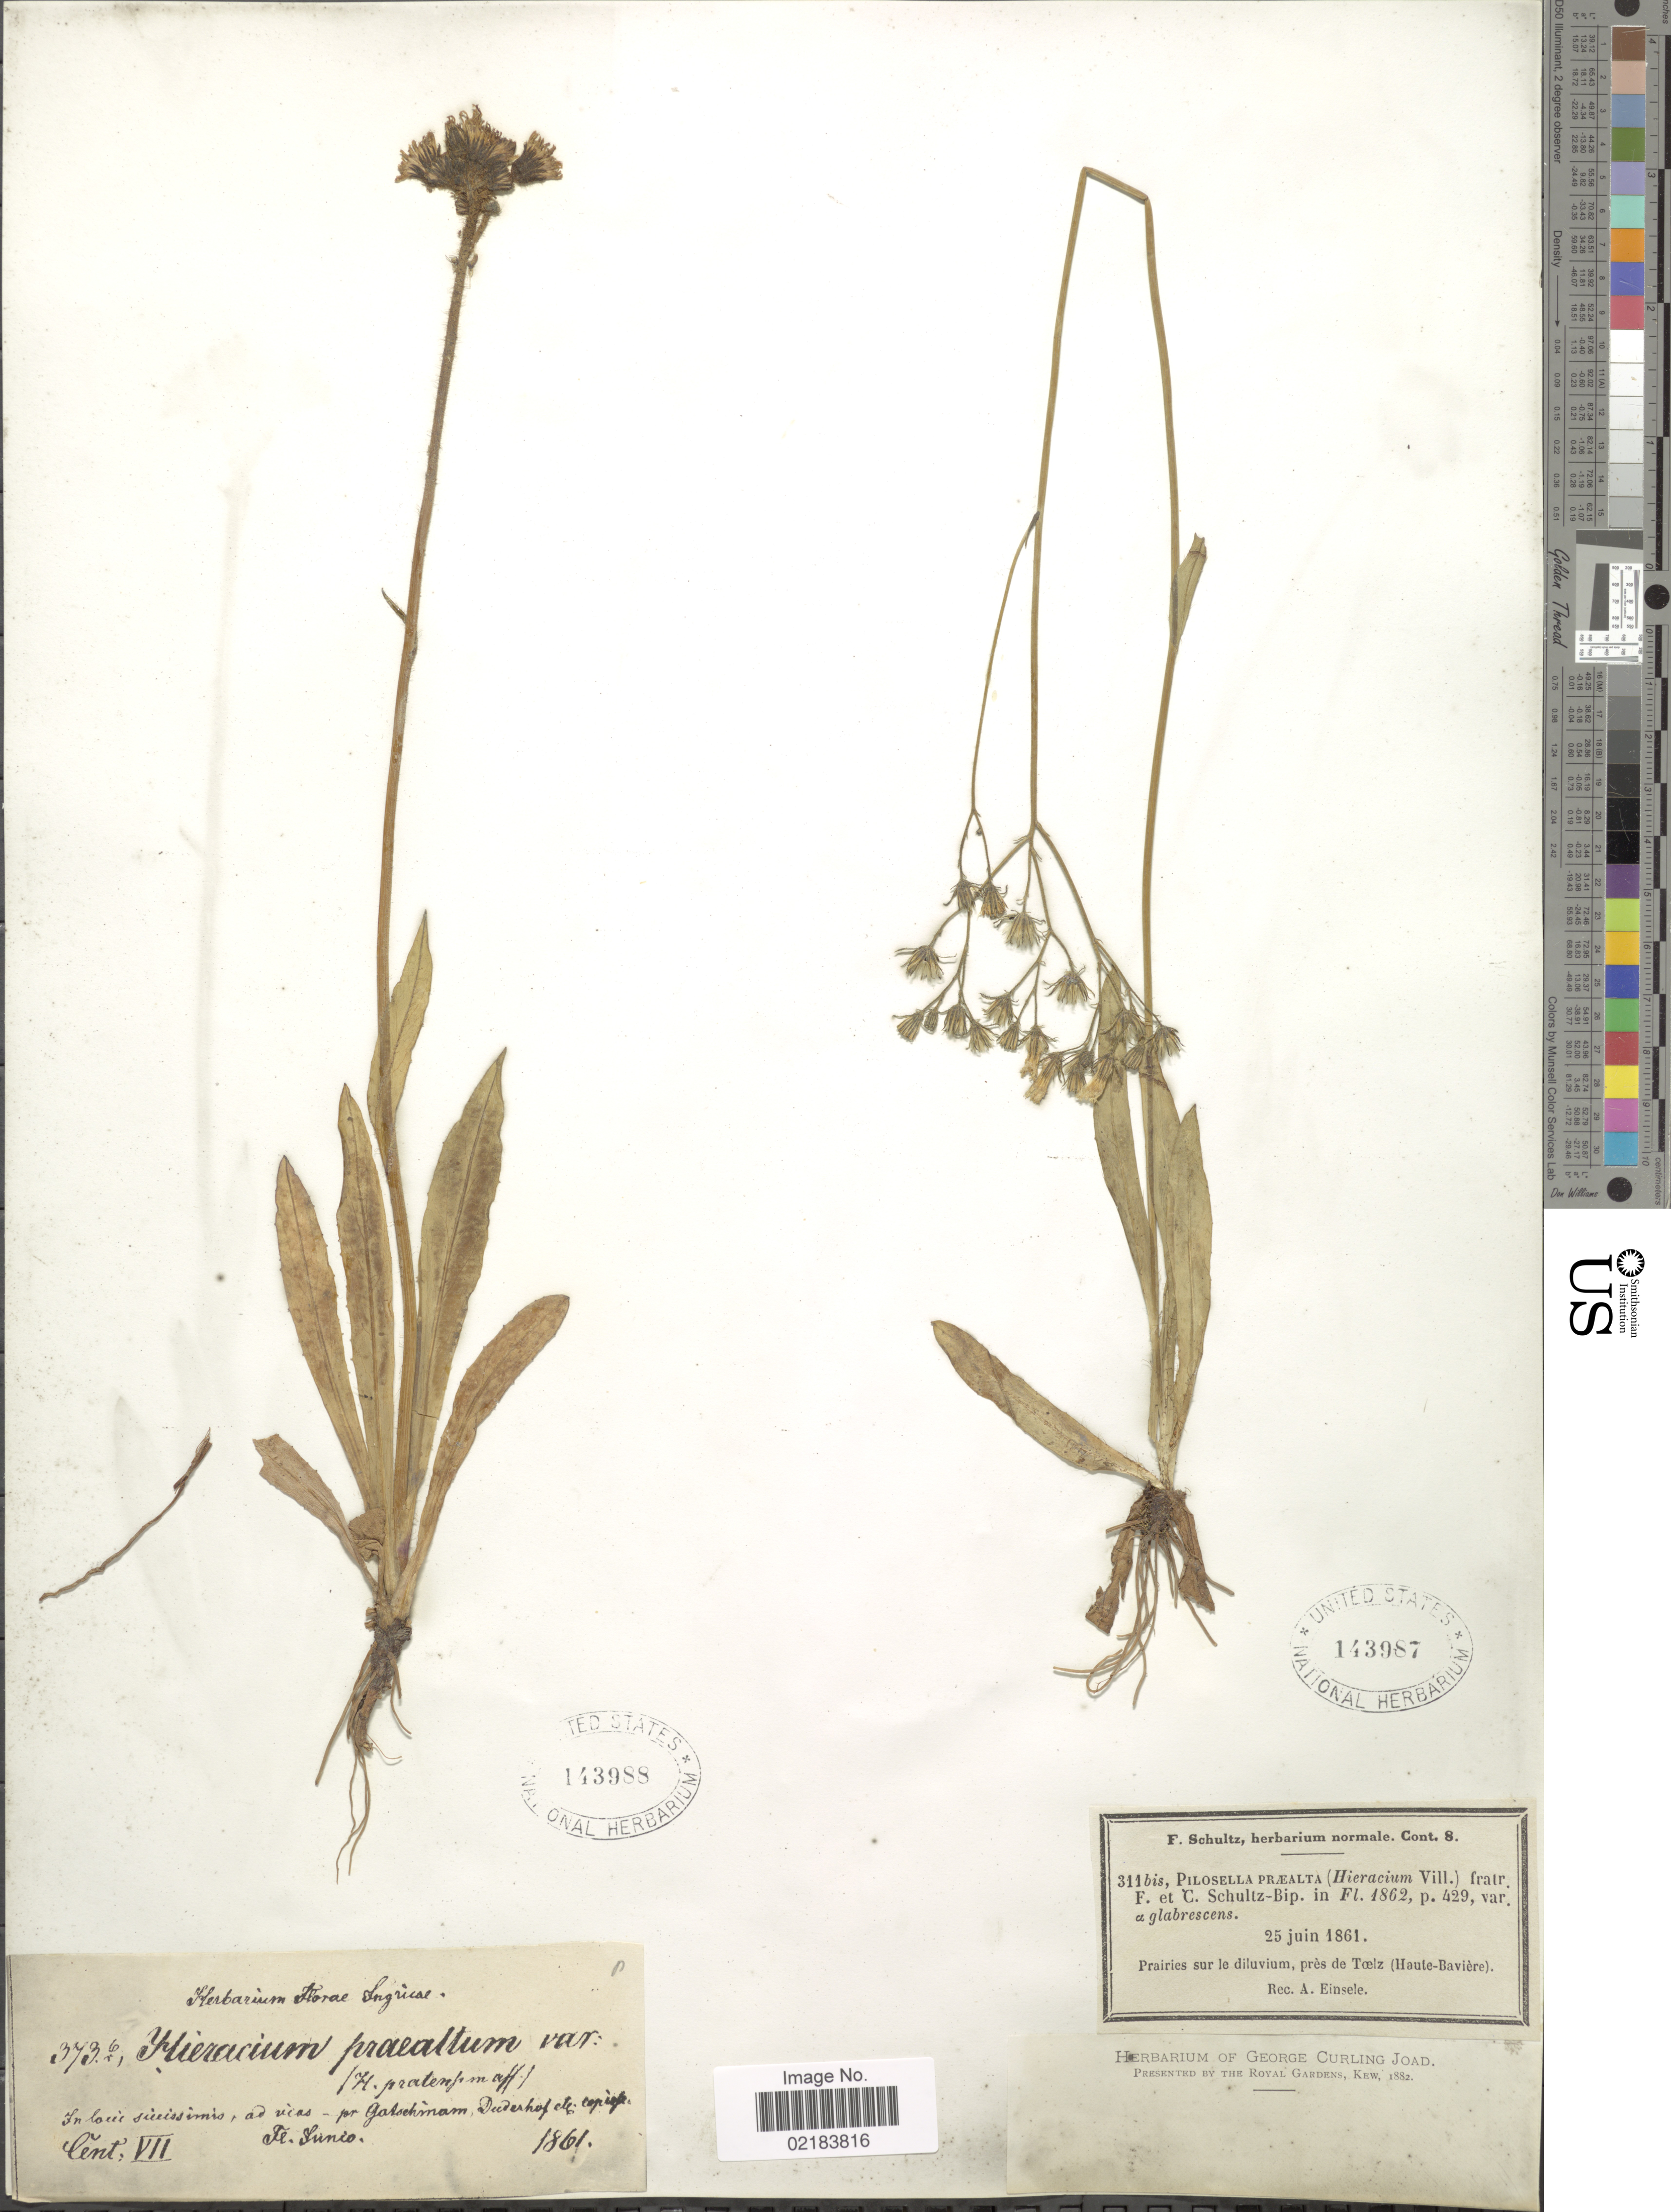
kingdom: Plantae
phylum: Tracheophyta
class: Magnoliopsida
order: Asterales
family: Asteraceae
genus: Pilosella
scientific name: Pilosella piloselloides subsp. praealta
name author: (Gochnat) S. Bräut. & Greuter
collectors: A. Einsele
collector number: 311bis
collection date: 1861-06-25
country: Germany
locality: Prairies sur le diluvium, près de Toelz (Haute-Bavière)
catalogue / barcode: US 143987